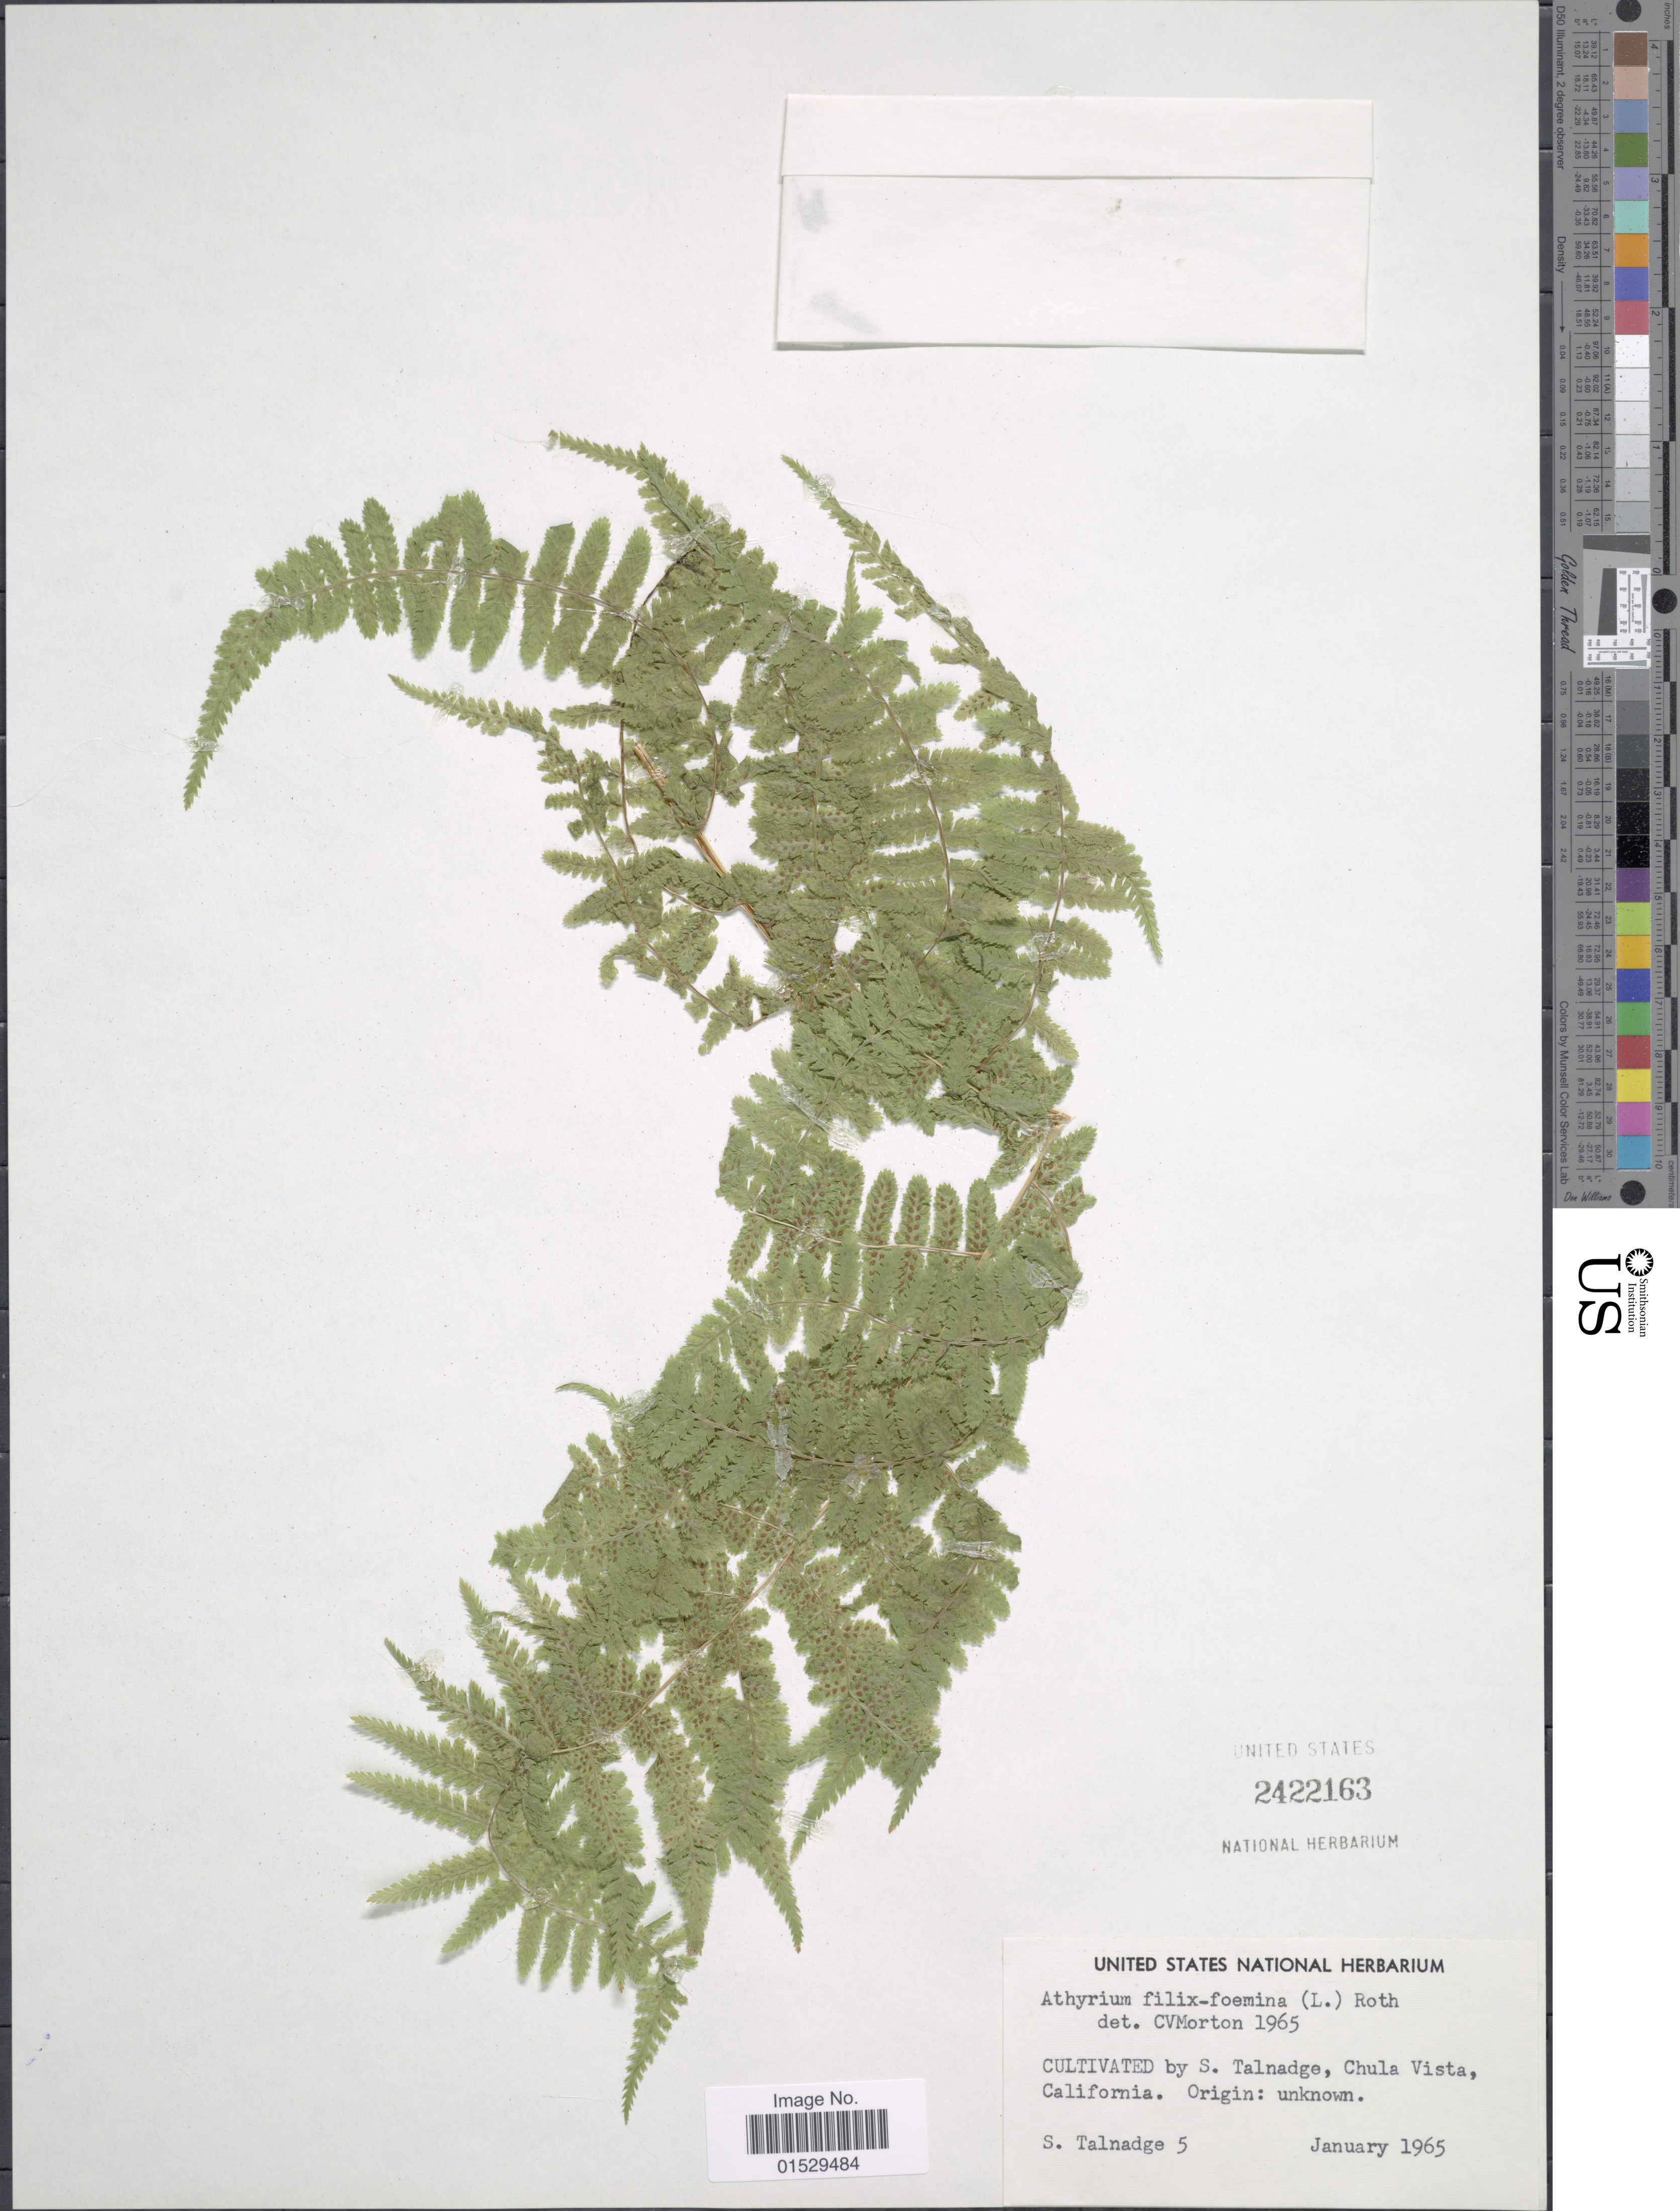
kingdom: Plantae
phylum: Tracheophyta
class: Polypodiopsida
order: Polypodiales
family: Athyriaceae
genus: Athyrium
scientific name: Athyrium filix-femina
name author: (L.) Roth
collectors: S. Talnadge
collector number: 5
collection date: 1965-01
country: United States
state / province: California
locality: Chula Vista, California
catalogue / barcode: US 2422163